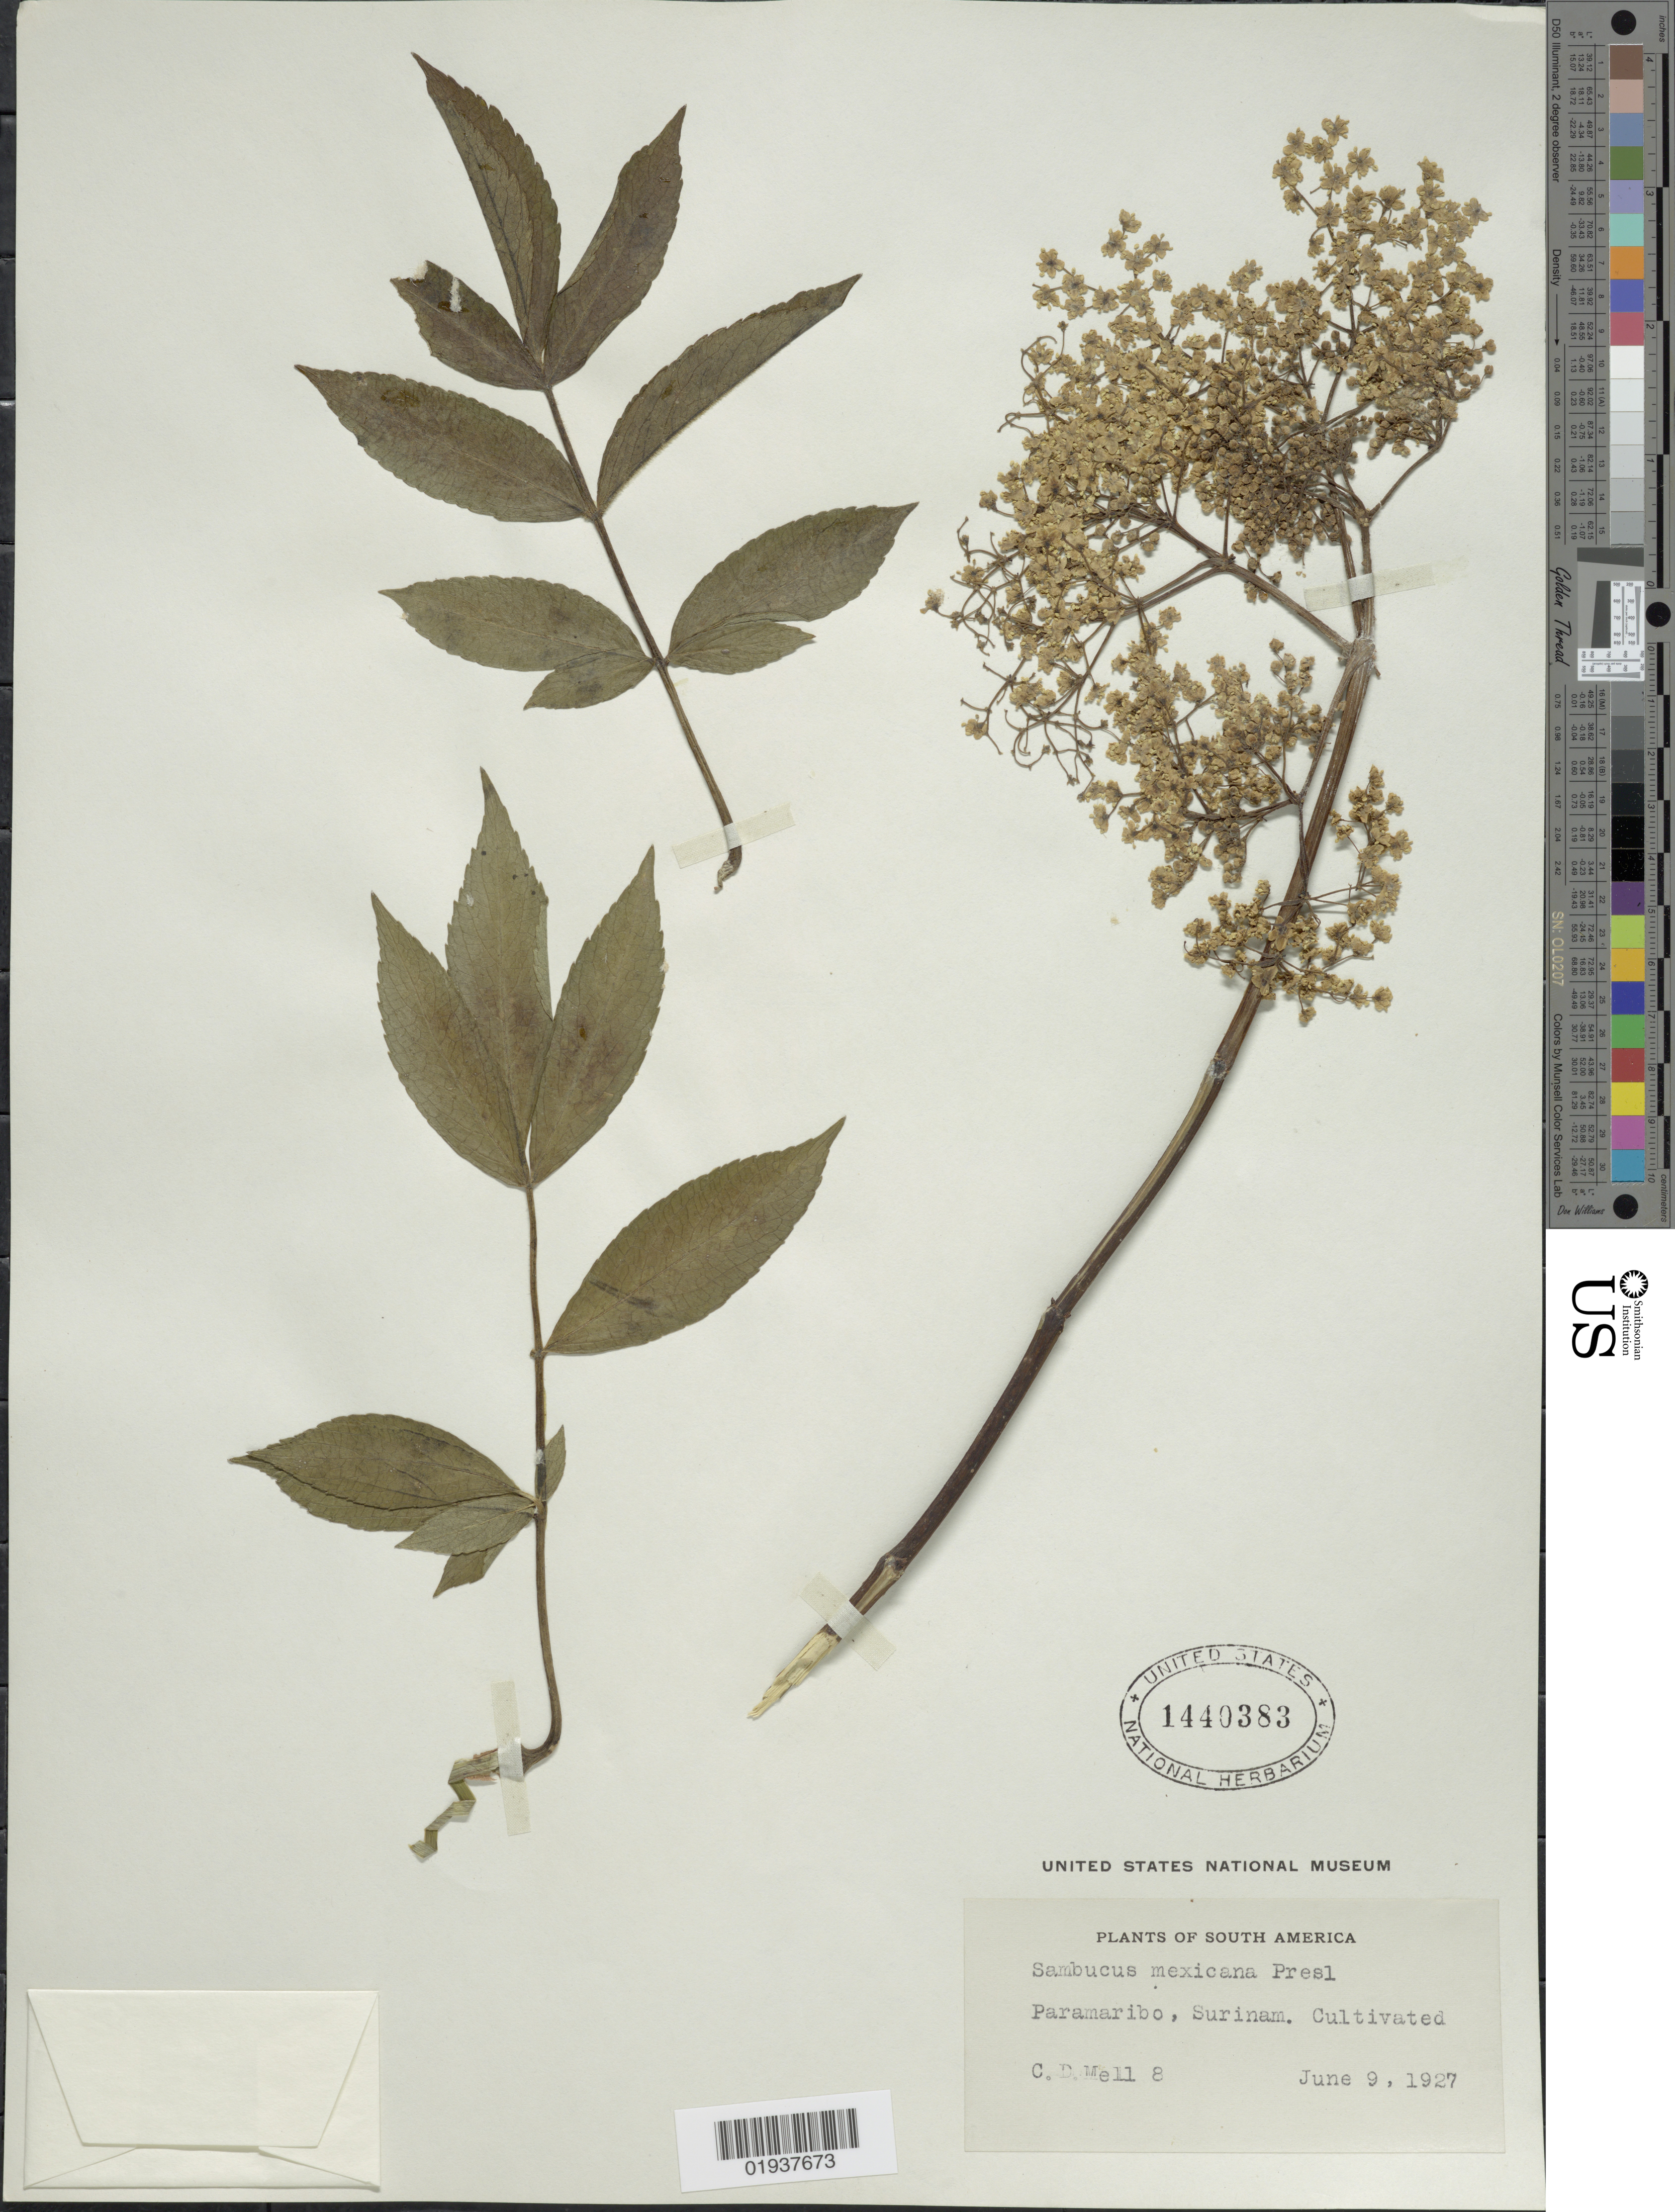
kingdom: Plantae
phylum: Tracheophyta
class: Magnoliopsida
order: Dipsacales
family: Viburnaceae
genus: Sambucus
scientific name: Sambucus canadensis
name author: L.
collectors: C. D. Mell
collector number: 8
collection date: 1927-06-09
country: Suriname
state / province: Paramaribo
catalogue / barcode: US 1440383